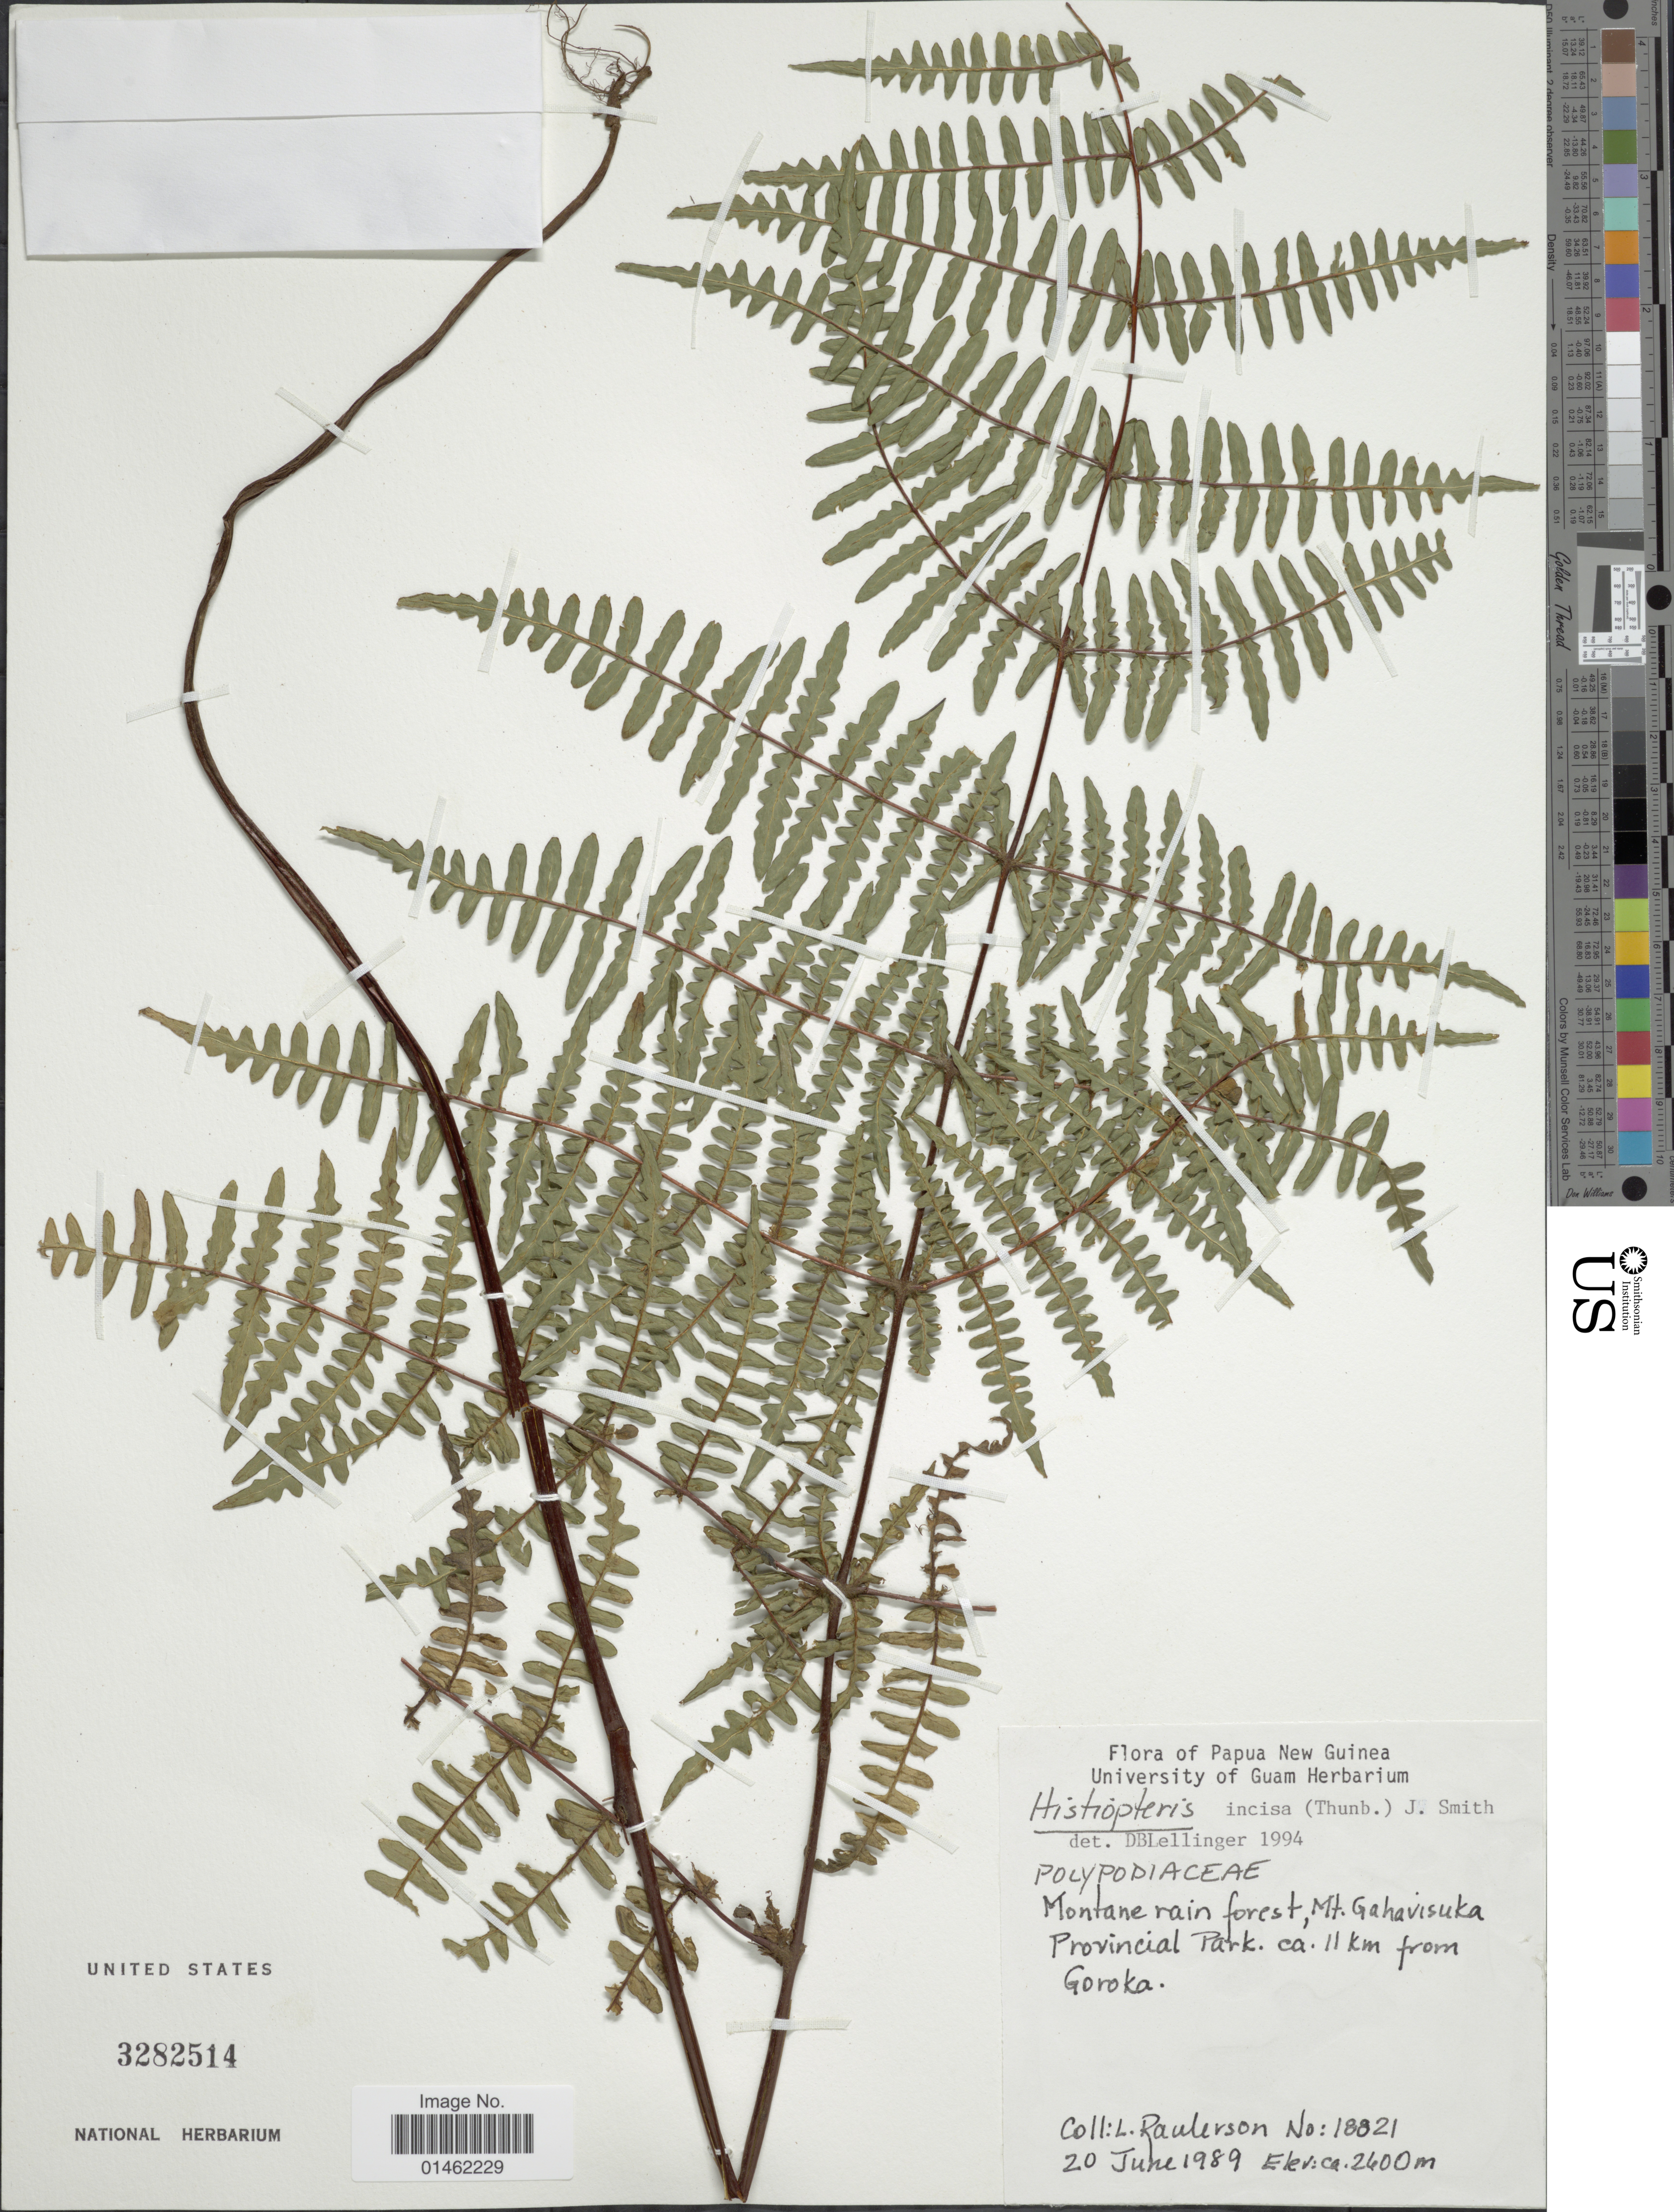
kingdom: Plantae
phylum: Tracheophyta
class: Polypodiopsida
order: Polypodiales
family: Dennstaedtiaceae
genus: Histiopteris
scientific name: Histiopteris incisa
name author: (Thunb.) J. Sm.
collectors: L. Raulerson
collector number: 18821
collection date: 1989-06-20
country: Papua New Guinea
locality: Montane rain forest, Mt Gahavisuk Provicial Park. ca. 11 km from Goroka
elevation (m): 2400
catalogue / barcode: US 3282514